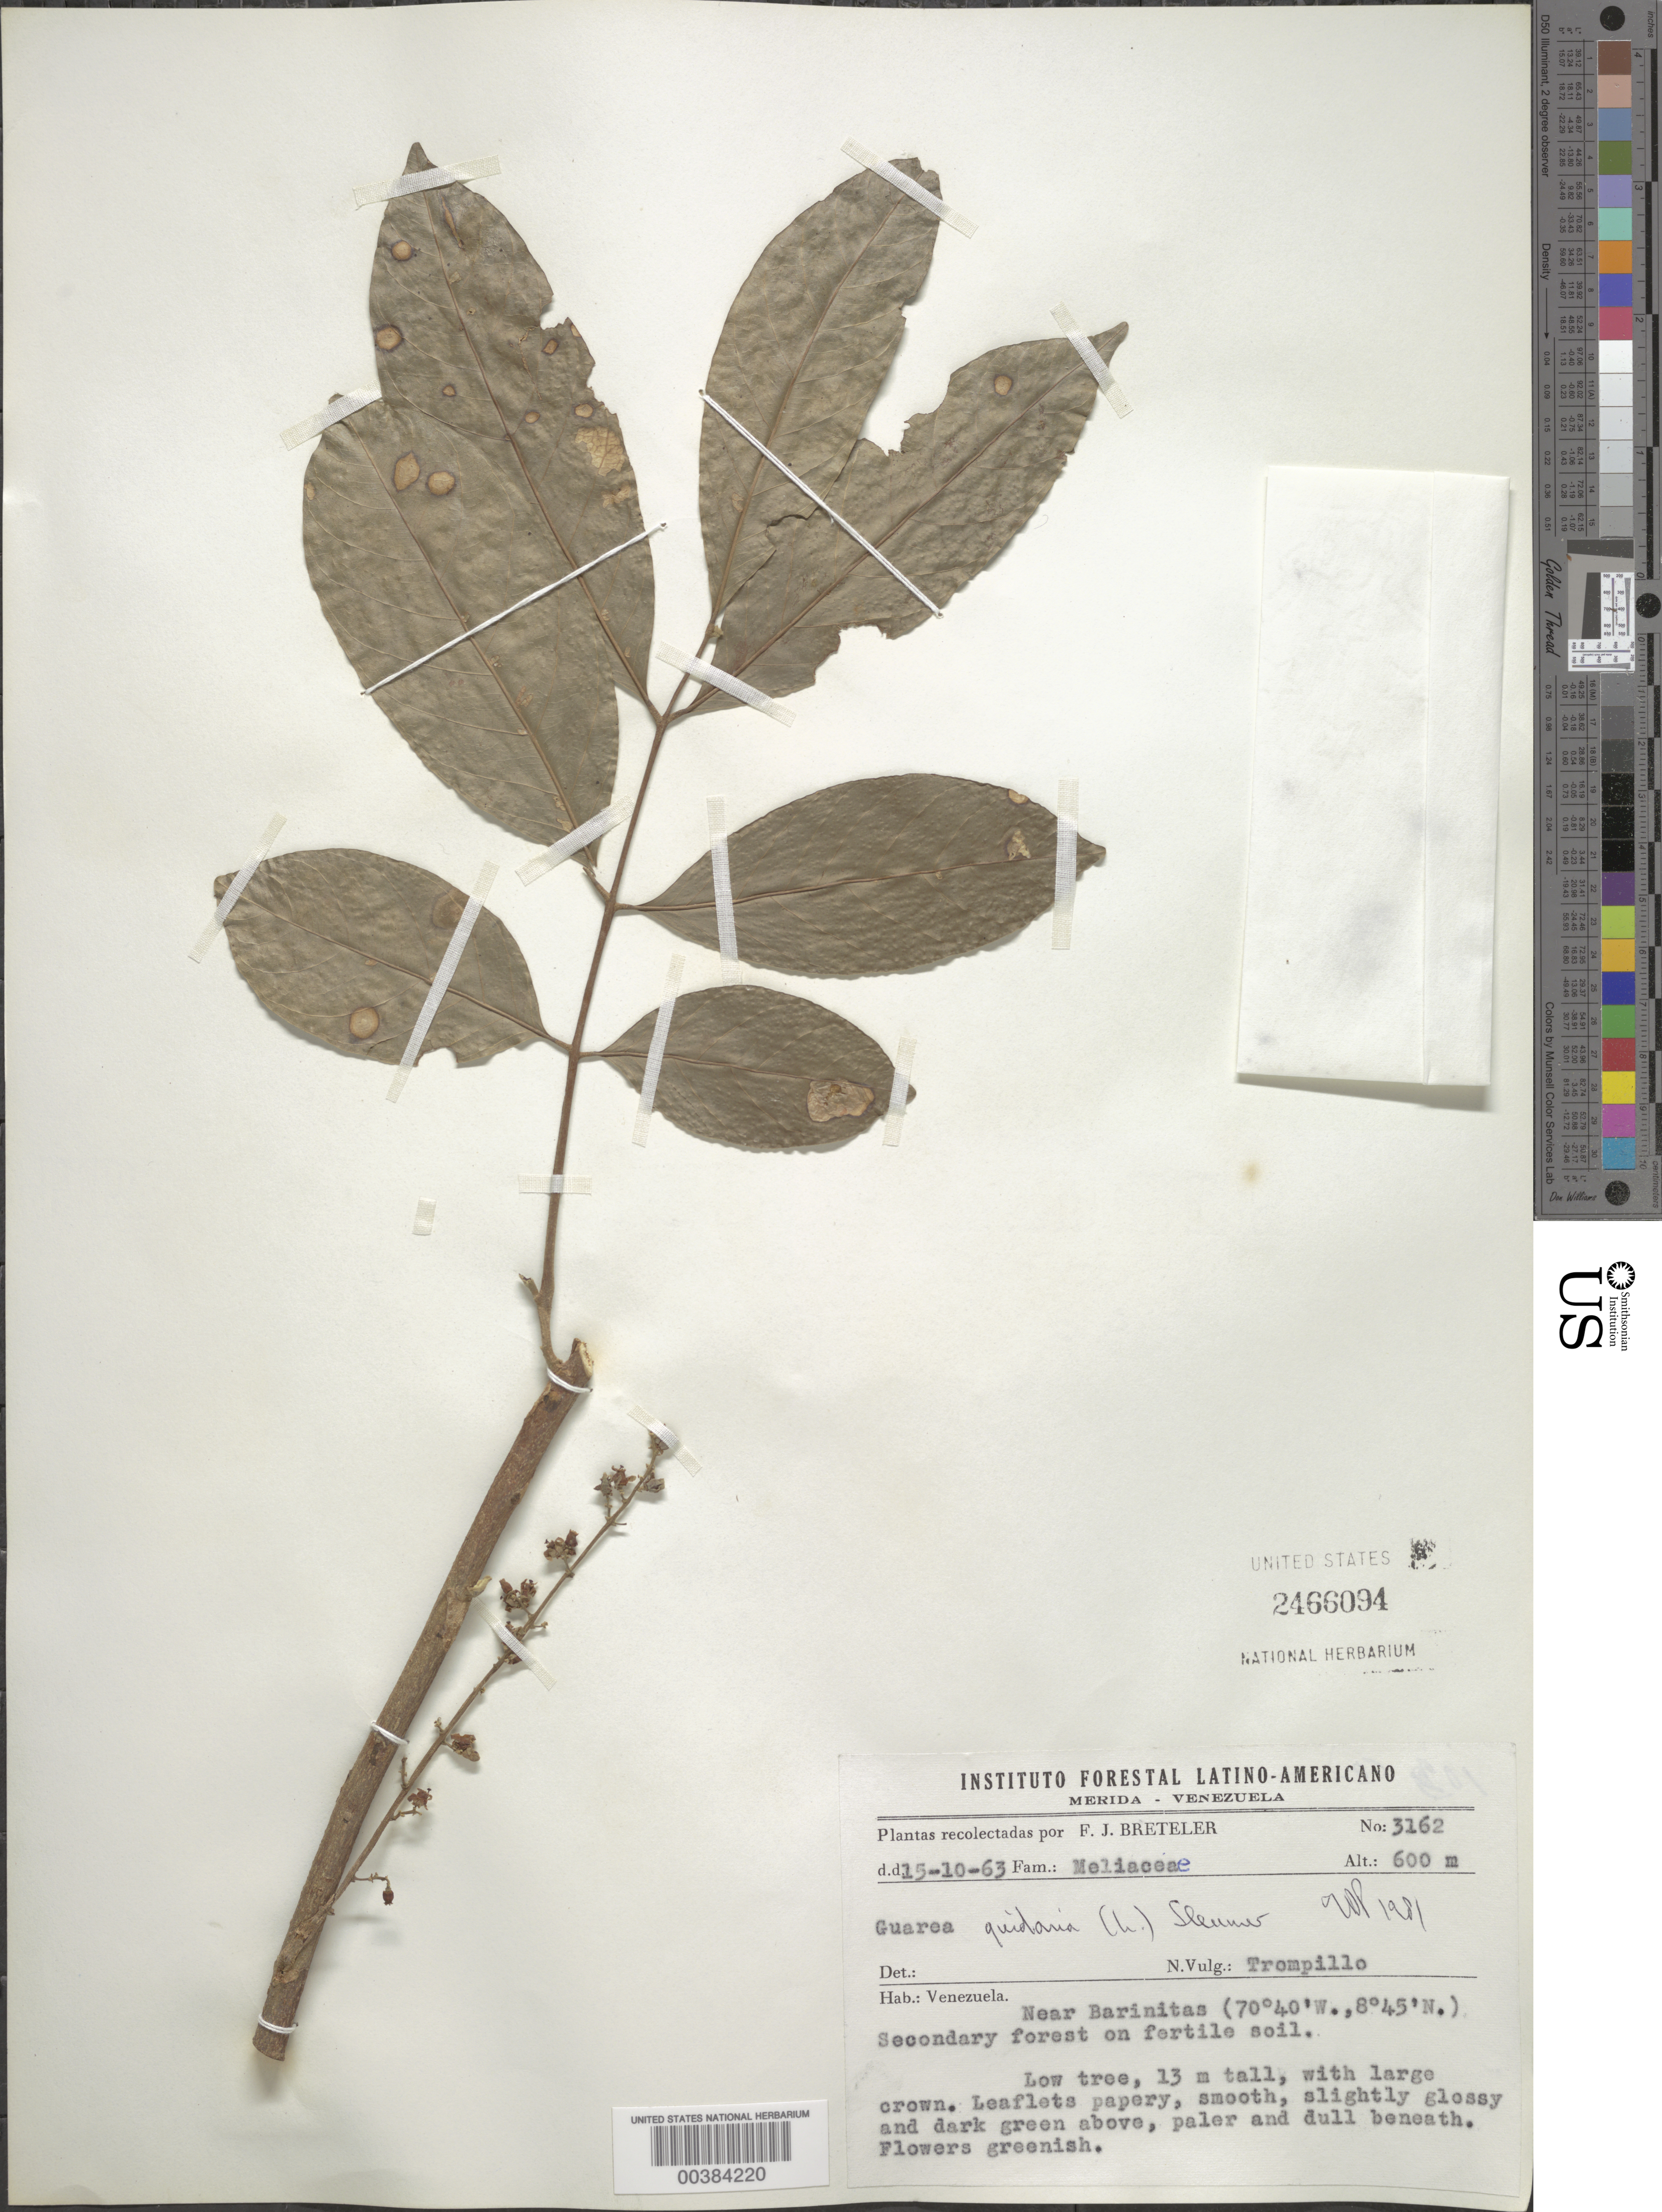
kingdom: Plantae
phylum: Tracheophyta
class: Magnoliopsida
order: Sapindales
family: Meliaceae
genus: Guarea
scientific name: Guarea guidonia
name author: (L.) Sleumer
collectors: F. J. Breteler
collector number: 3162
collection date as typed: Transcribed d/m/y: 15/10/63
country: Venezuela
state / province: Mérida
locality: Near Barinitas.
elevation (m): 600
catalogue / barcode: US 2466094